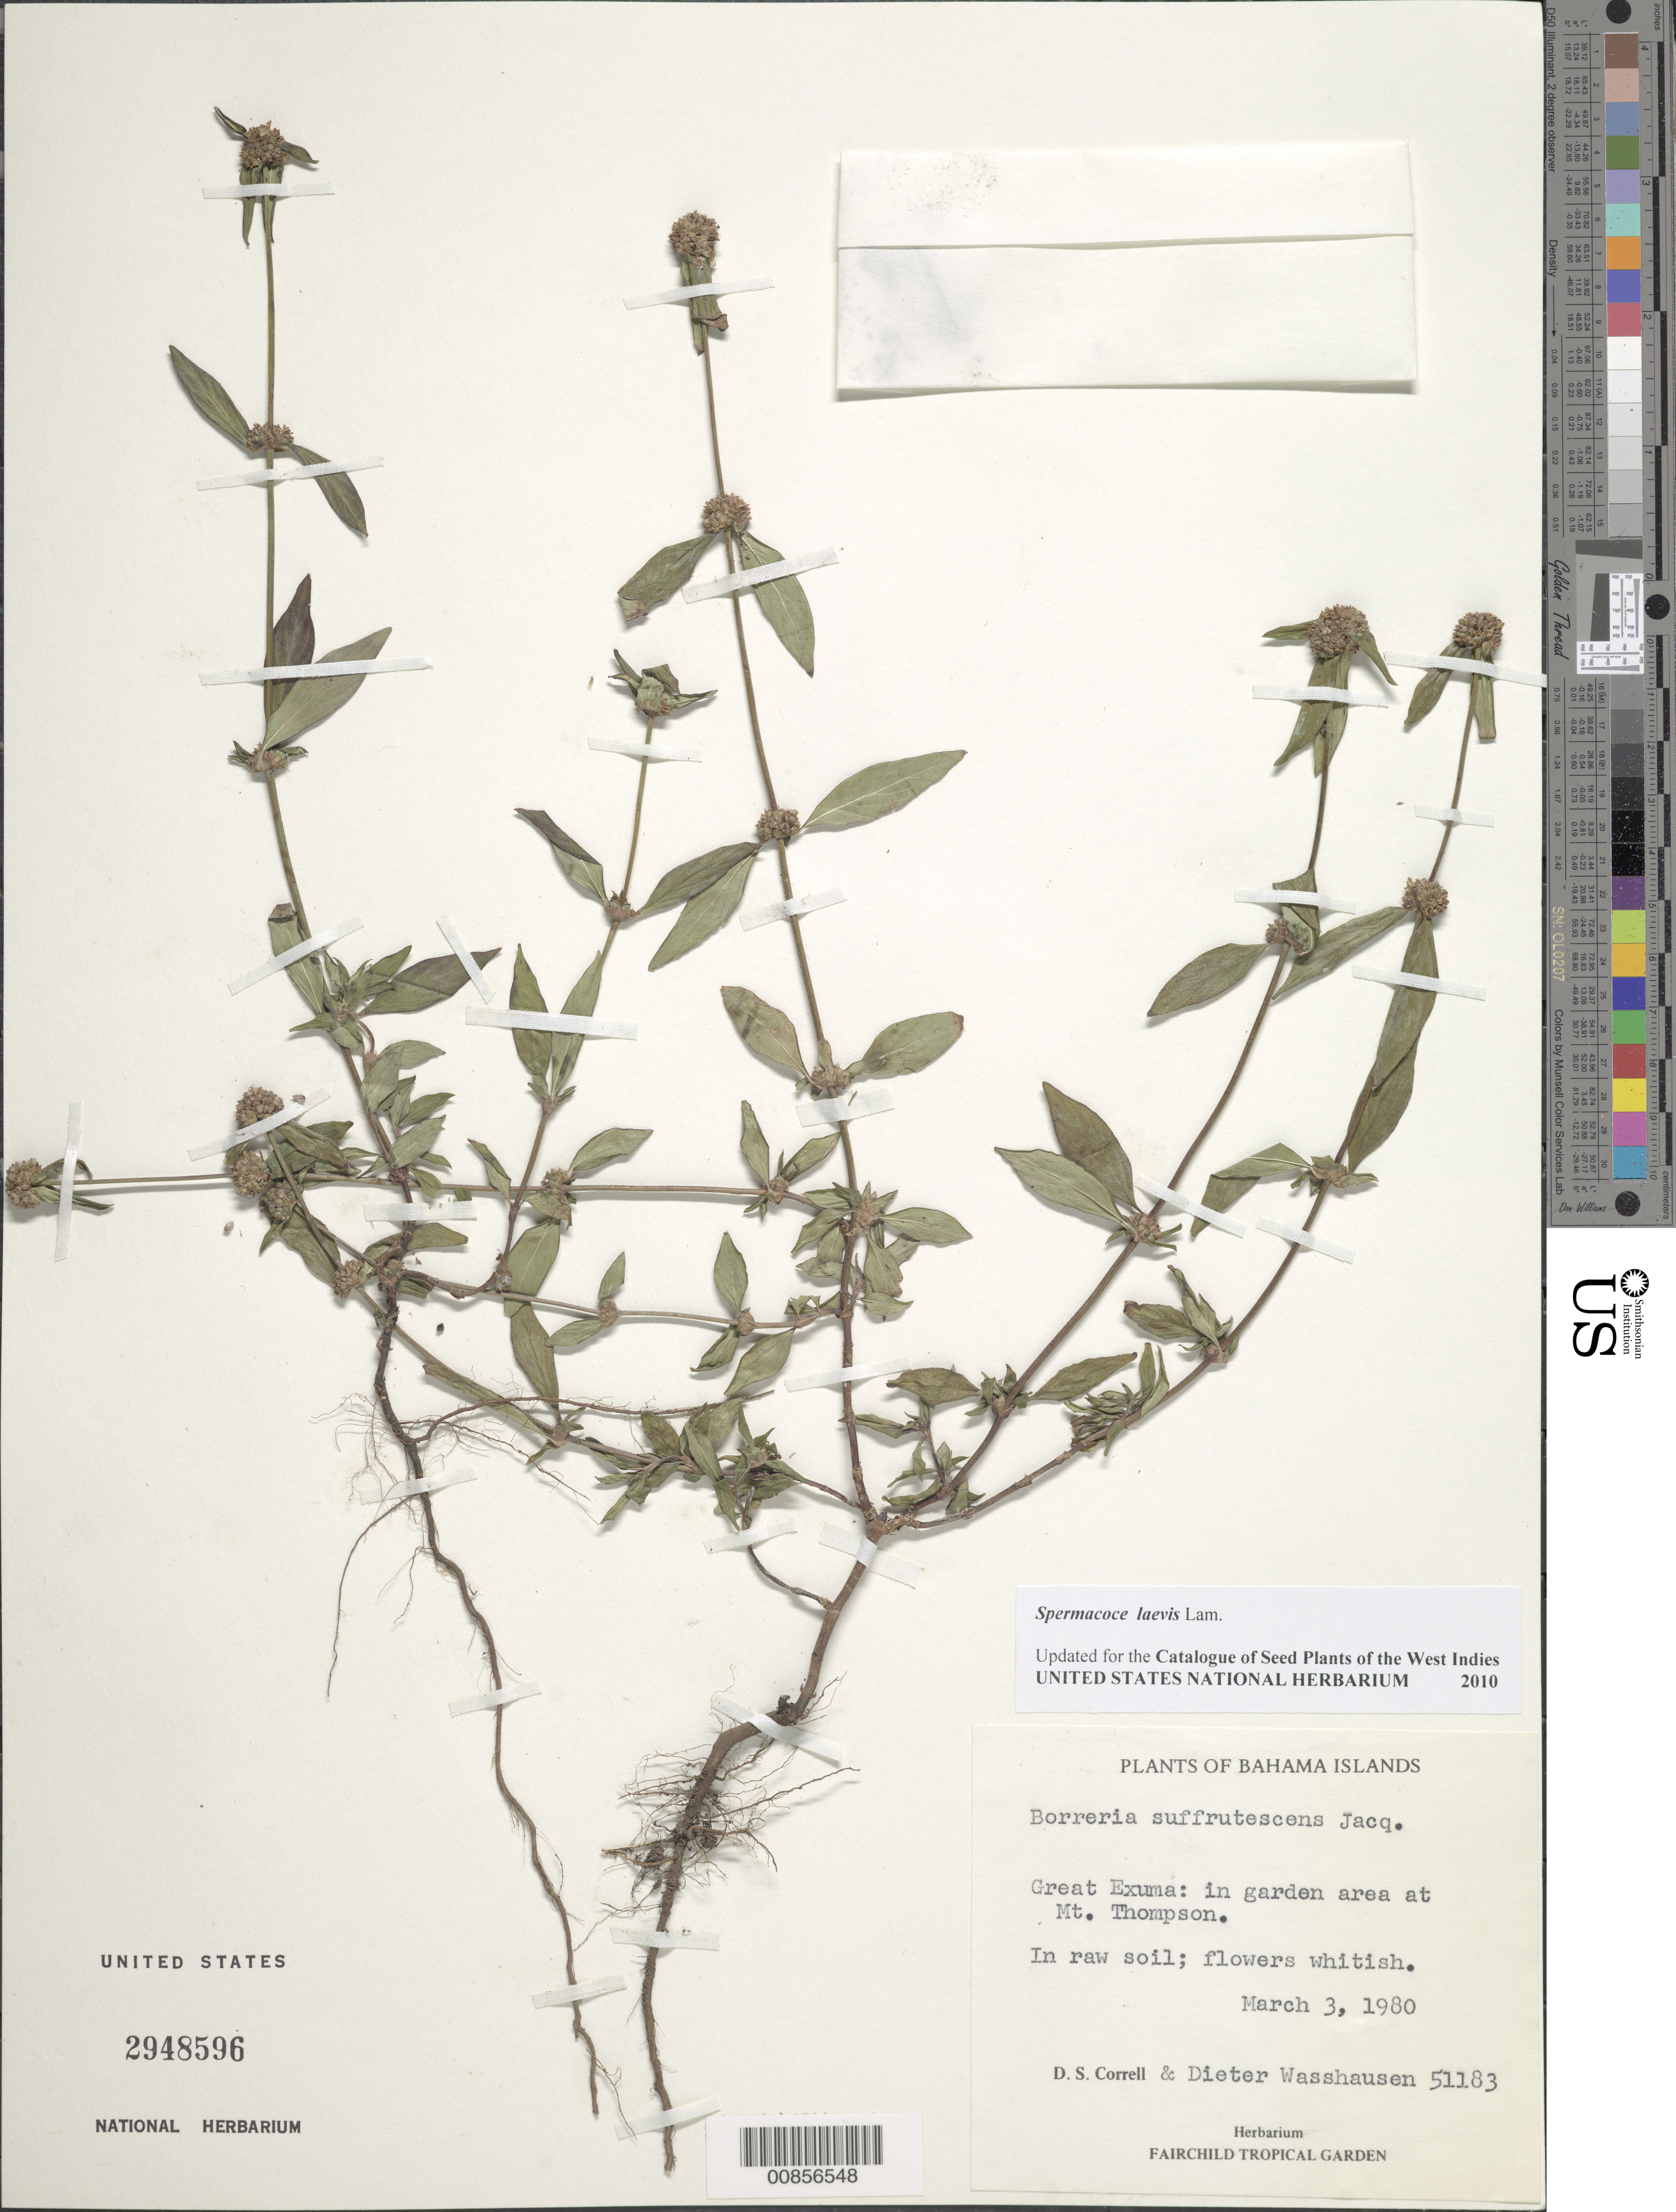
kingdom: Plantae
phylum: Tracheophyta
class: Magnoliopsida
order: Gentianales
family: Rubiaceae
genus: Spermacoce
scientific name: Spermacoce laevis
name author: Lam.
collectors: D. S. Correll & D. C. Wasshausen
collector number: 51183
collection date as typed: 03 Mar 1980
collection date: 1980-03-03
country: Bahamas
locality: Great Exuma: Mt. Thompson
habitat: Garden area, in raw soil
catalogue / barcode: US 2948596